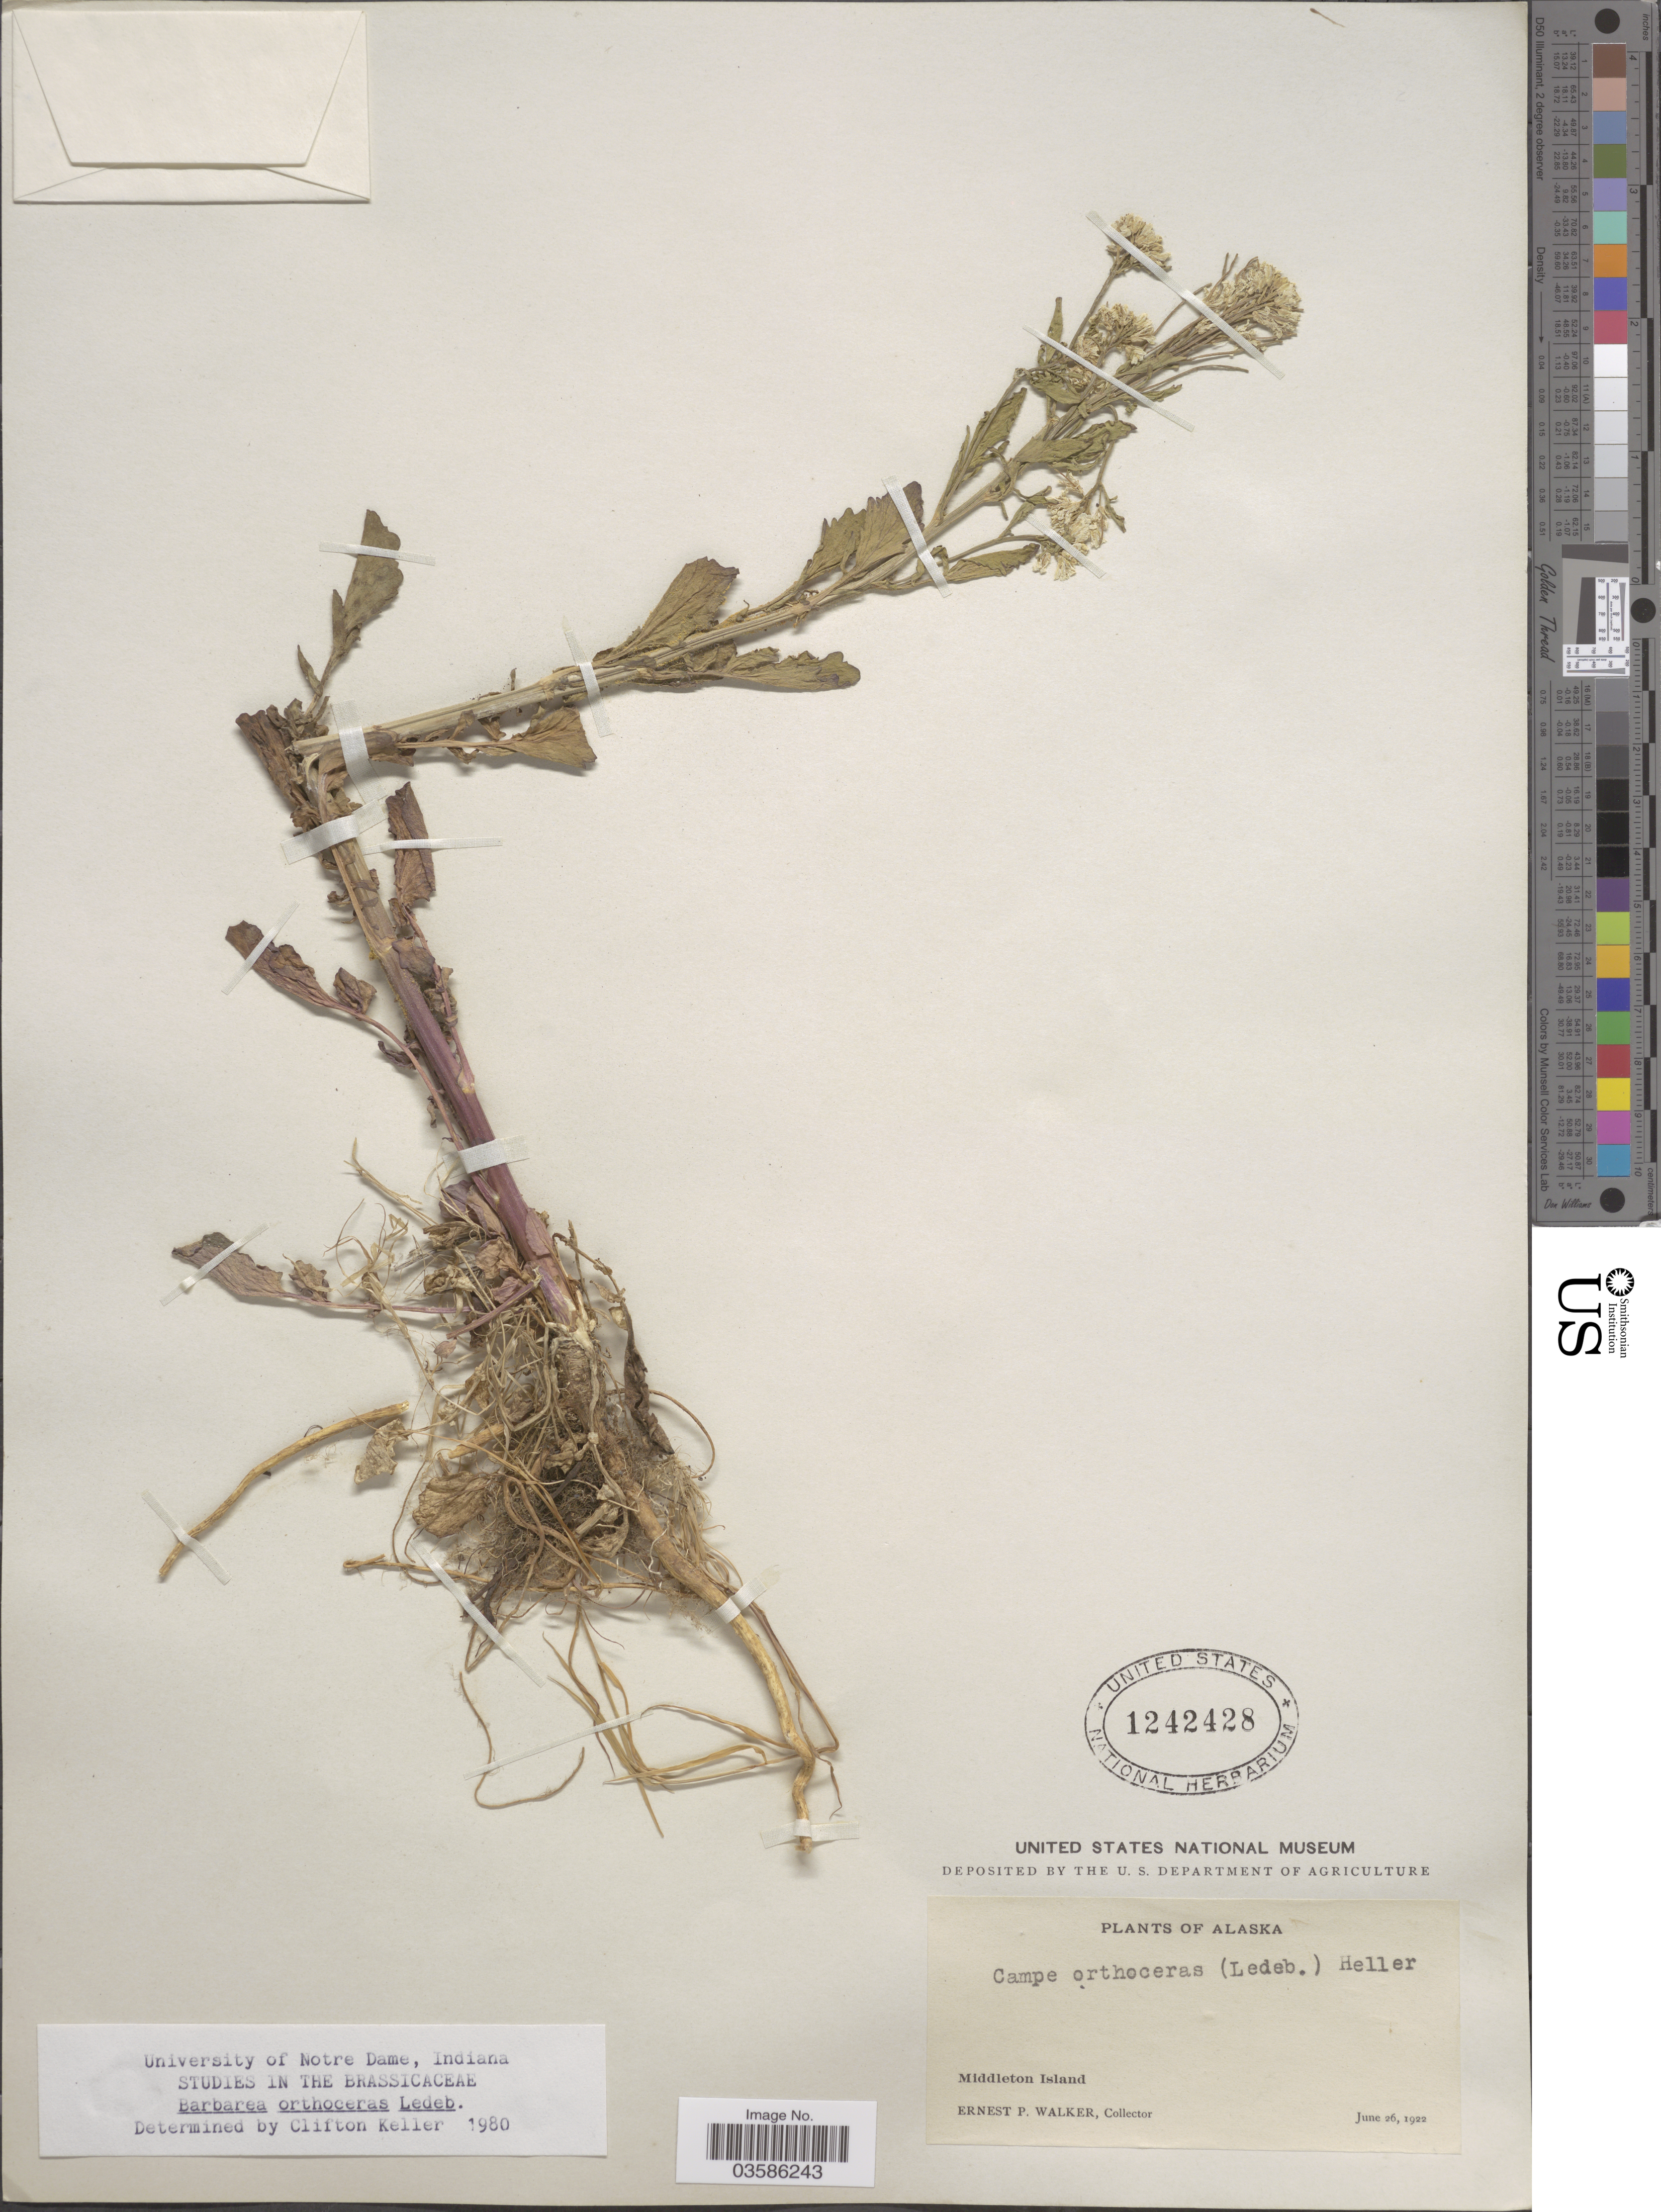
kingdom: Plantae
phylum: Tracheophyta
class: Magnoliopsida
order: Brassicales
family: Brassicaceae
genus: Barbarea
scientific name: Barbarea orthoceras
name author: Ledeb.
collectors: E. P. Walker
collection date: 1922-06-26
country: United States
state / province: Alaska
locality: Middleton Island.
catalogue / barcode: US 1242428